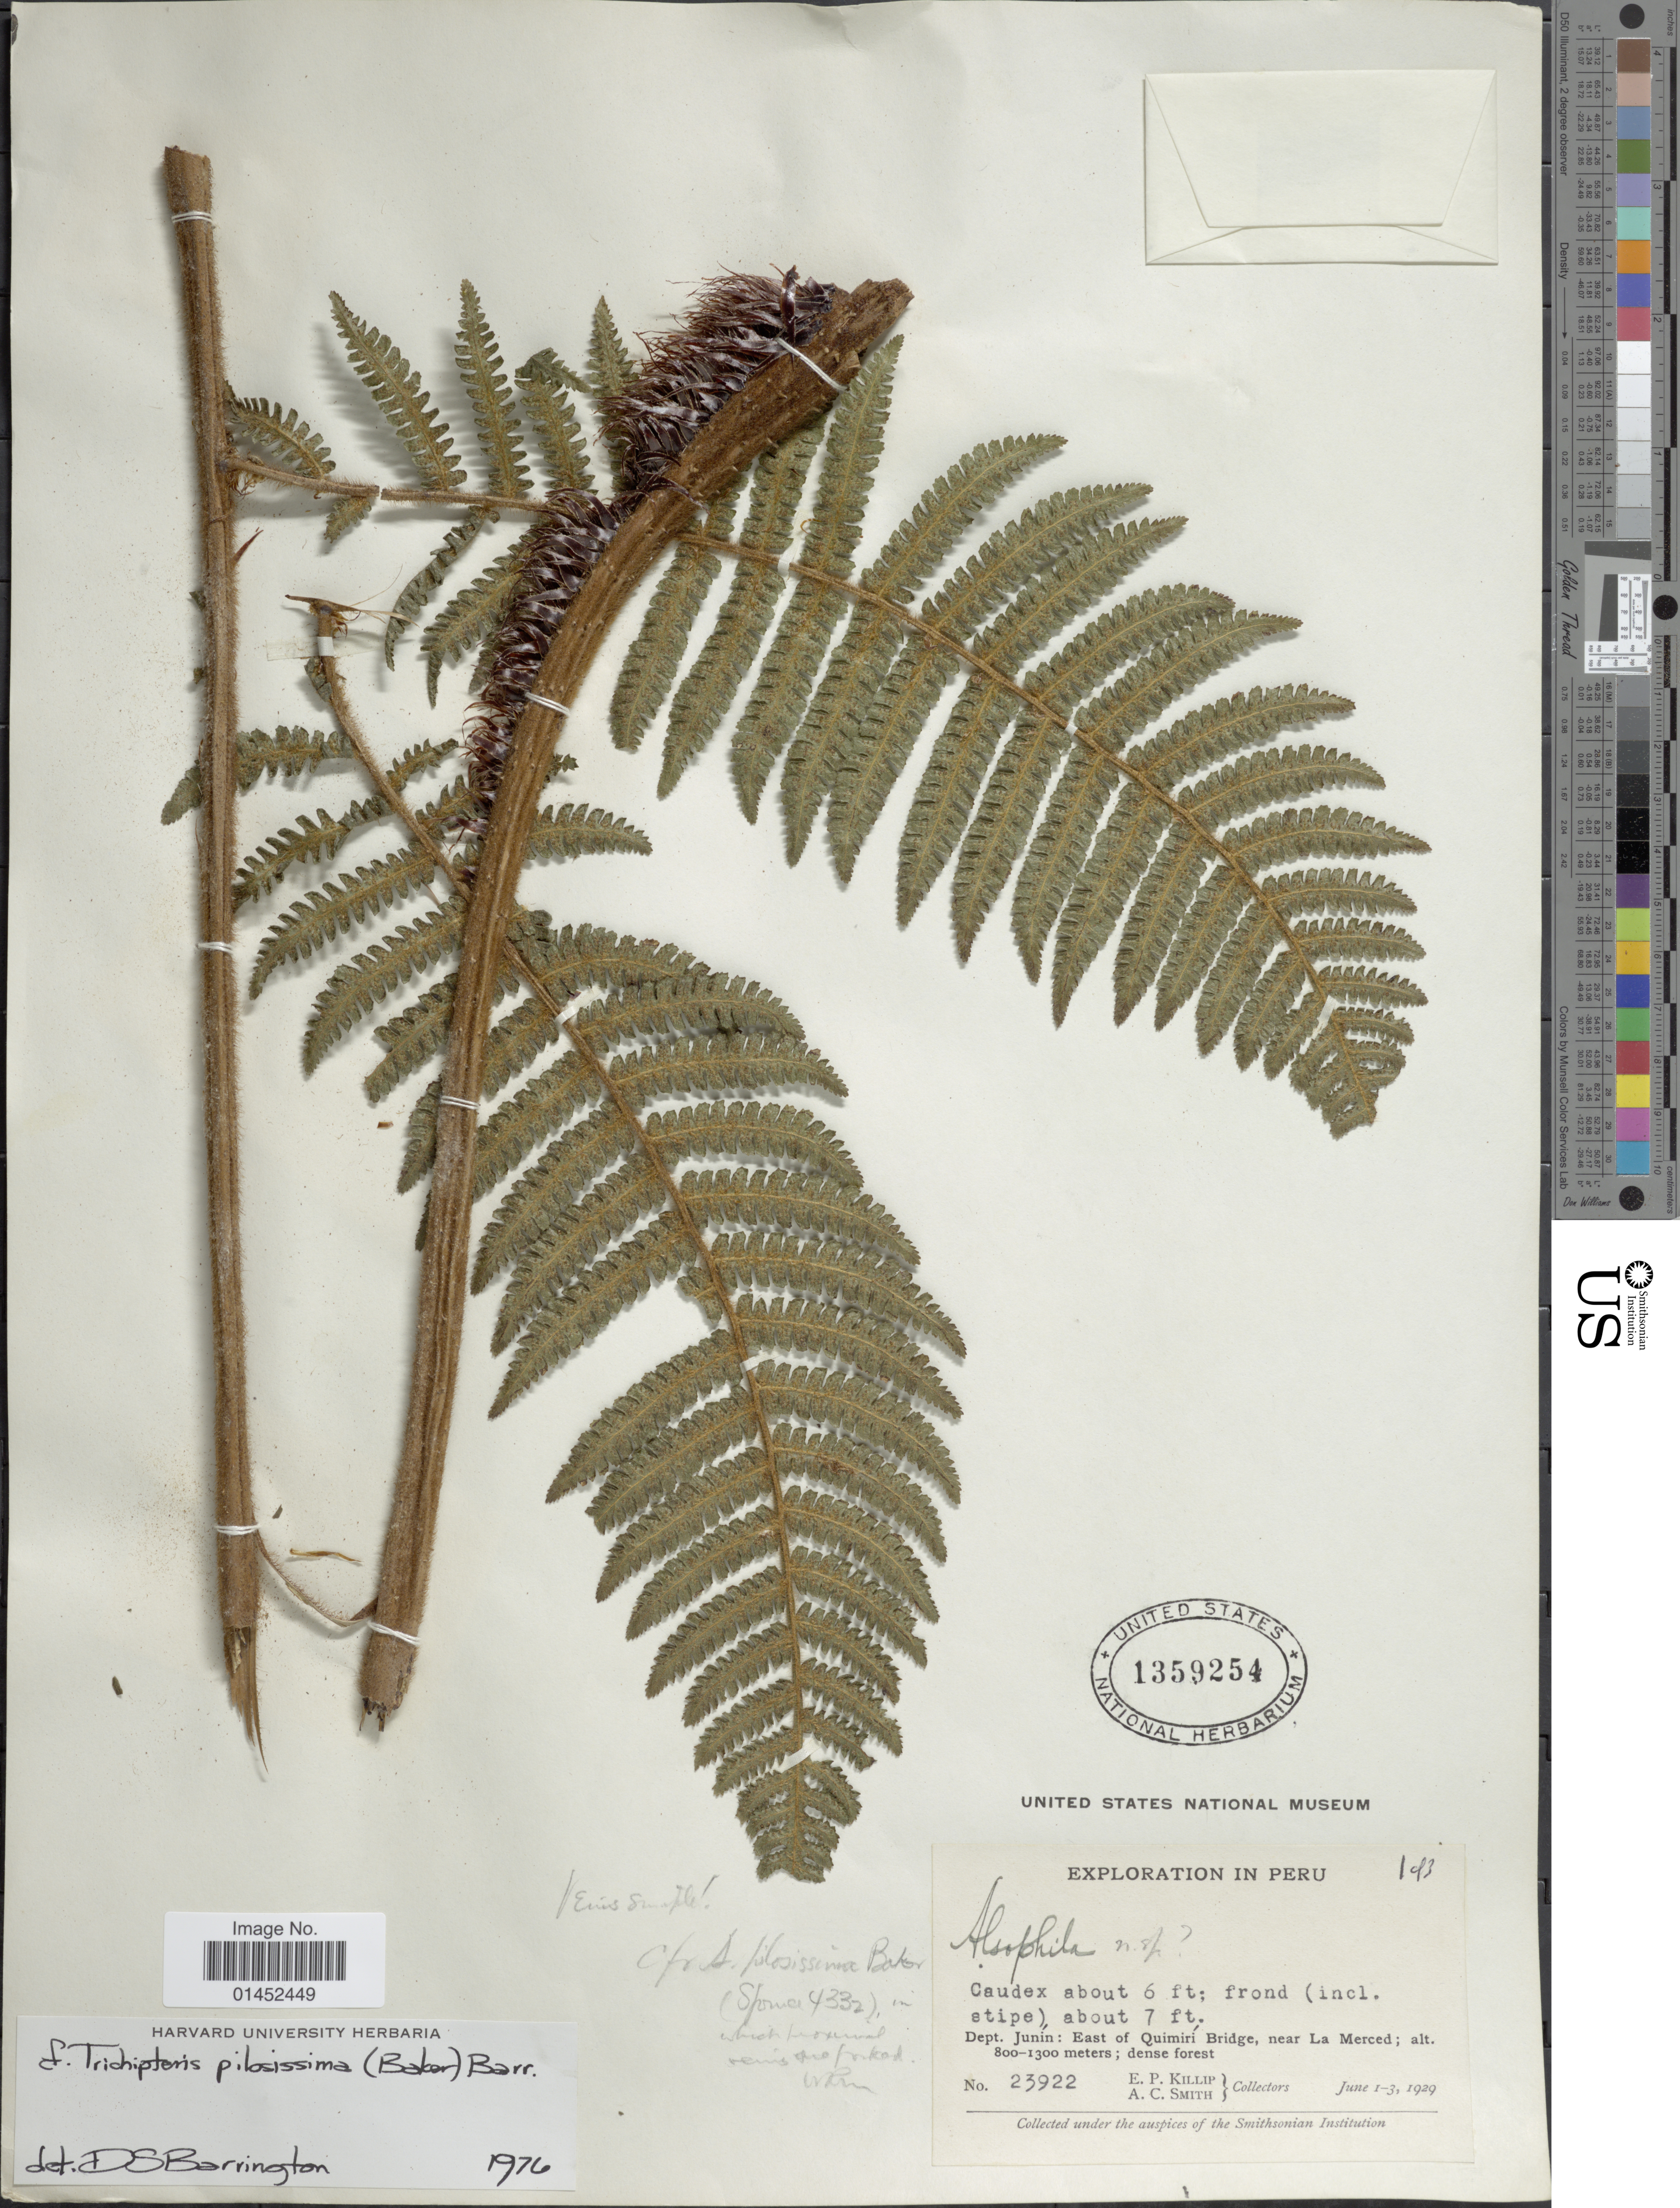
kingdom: Plantae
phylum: Tracheophyta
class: Polypodiopsida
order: Cyatheales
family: Cyatheaceae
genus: Cyathea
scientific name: Cyathea pilosissima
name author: (Baker) Domin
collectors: E. P. Killip & A. C. Smith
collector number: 23922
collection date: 1929-06-01/1929-06-03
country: Peru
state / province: Junín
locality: Dept. Junín: East of Quimirí Bridge, near La Merced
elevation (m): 800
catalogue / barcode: US 1359254